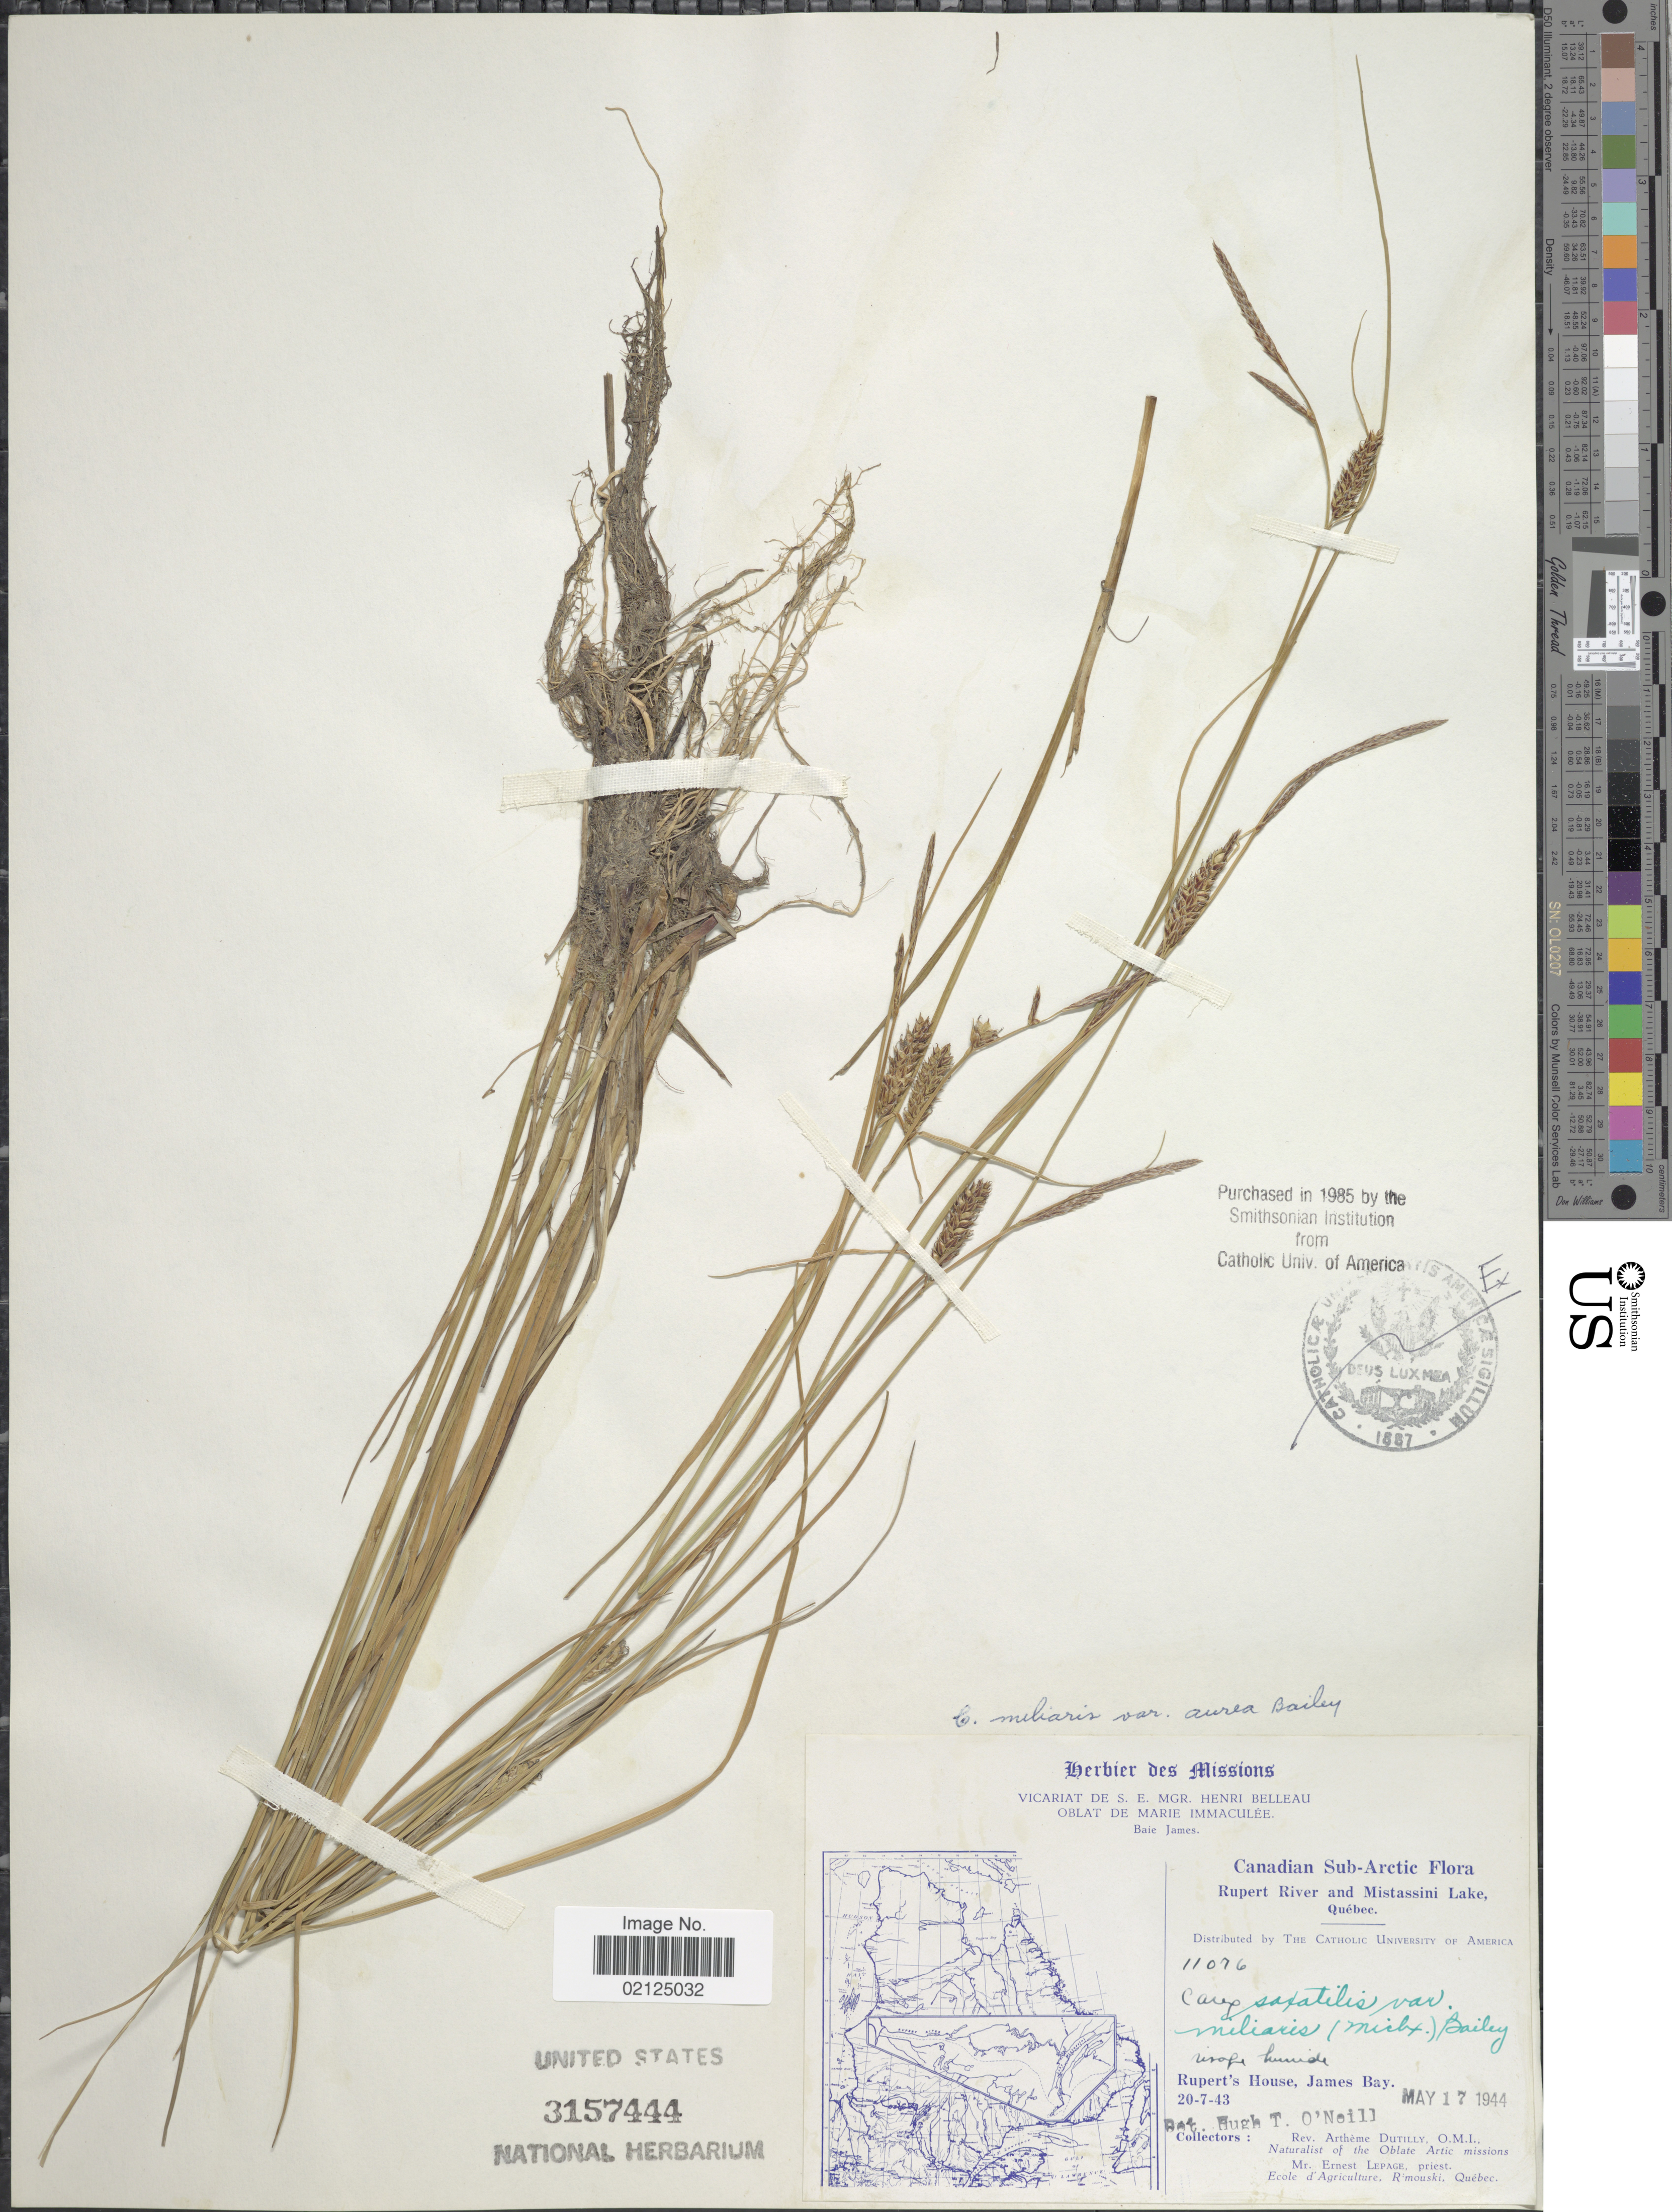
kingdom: Plantae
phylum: Tracheophyta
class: Liliopsida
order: Poales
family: Cyperaceae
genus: Carex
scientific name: Carex miliaris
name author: Michx.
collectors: A. Dutilly & E. Lepage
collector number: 11076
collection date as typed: Transcribed d/m/y: 20/7/43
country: Canada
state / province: Quebec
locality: Canadian Sub-Arctic, Rupert River and Mistassini Lake, Rupert's House, James Bay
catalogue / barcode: US 3157444